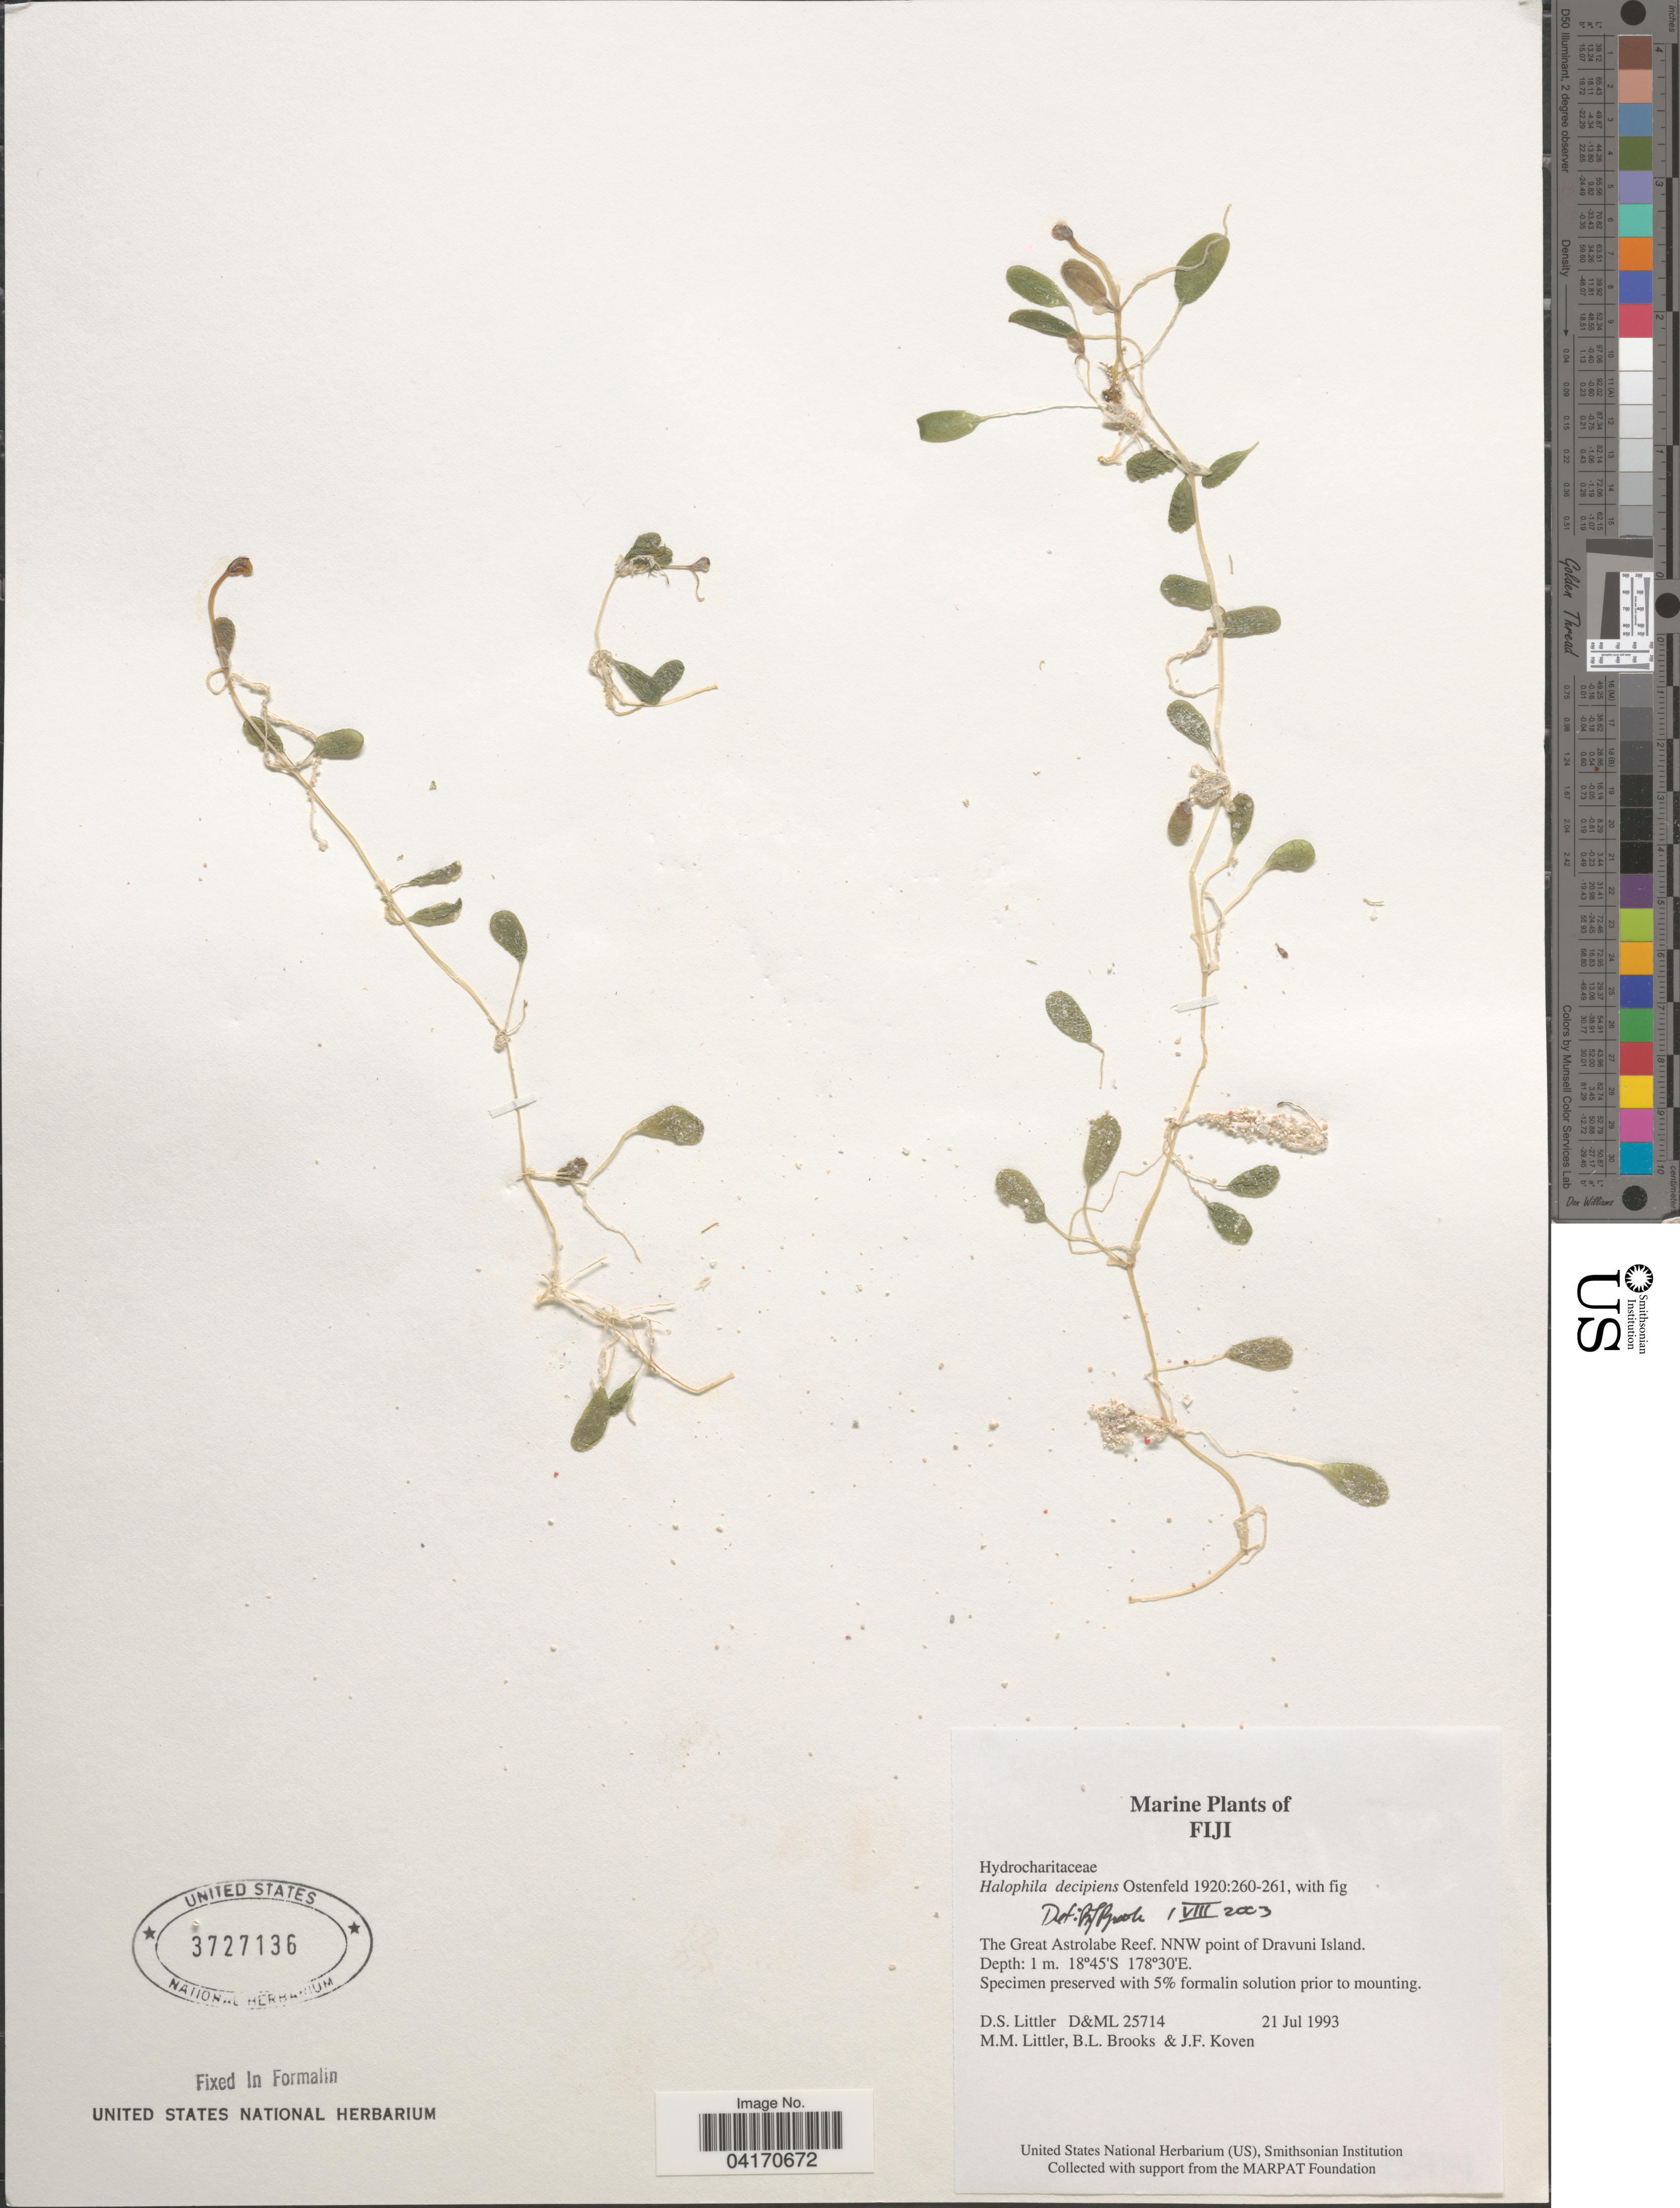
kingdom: Plantae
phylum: Tracheophyta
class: Liliopsida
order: Alismatales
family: Hydrocharitaceae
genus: Halophila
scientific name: Halophila decipiens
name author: Ostenf.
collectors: D. S. Littler, B. Brooks & J. Koven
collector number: D&ML 25714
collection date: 1993-07-21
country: Fiji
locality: The Great Astrolabe Reef. NNW point of Dravuni Island.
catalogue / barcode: US 3727136